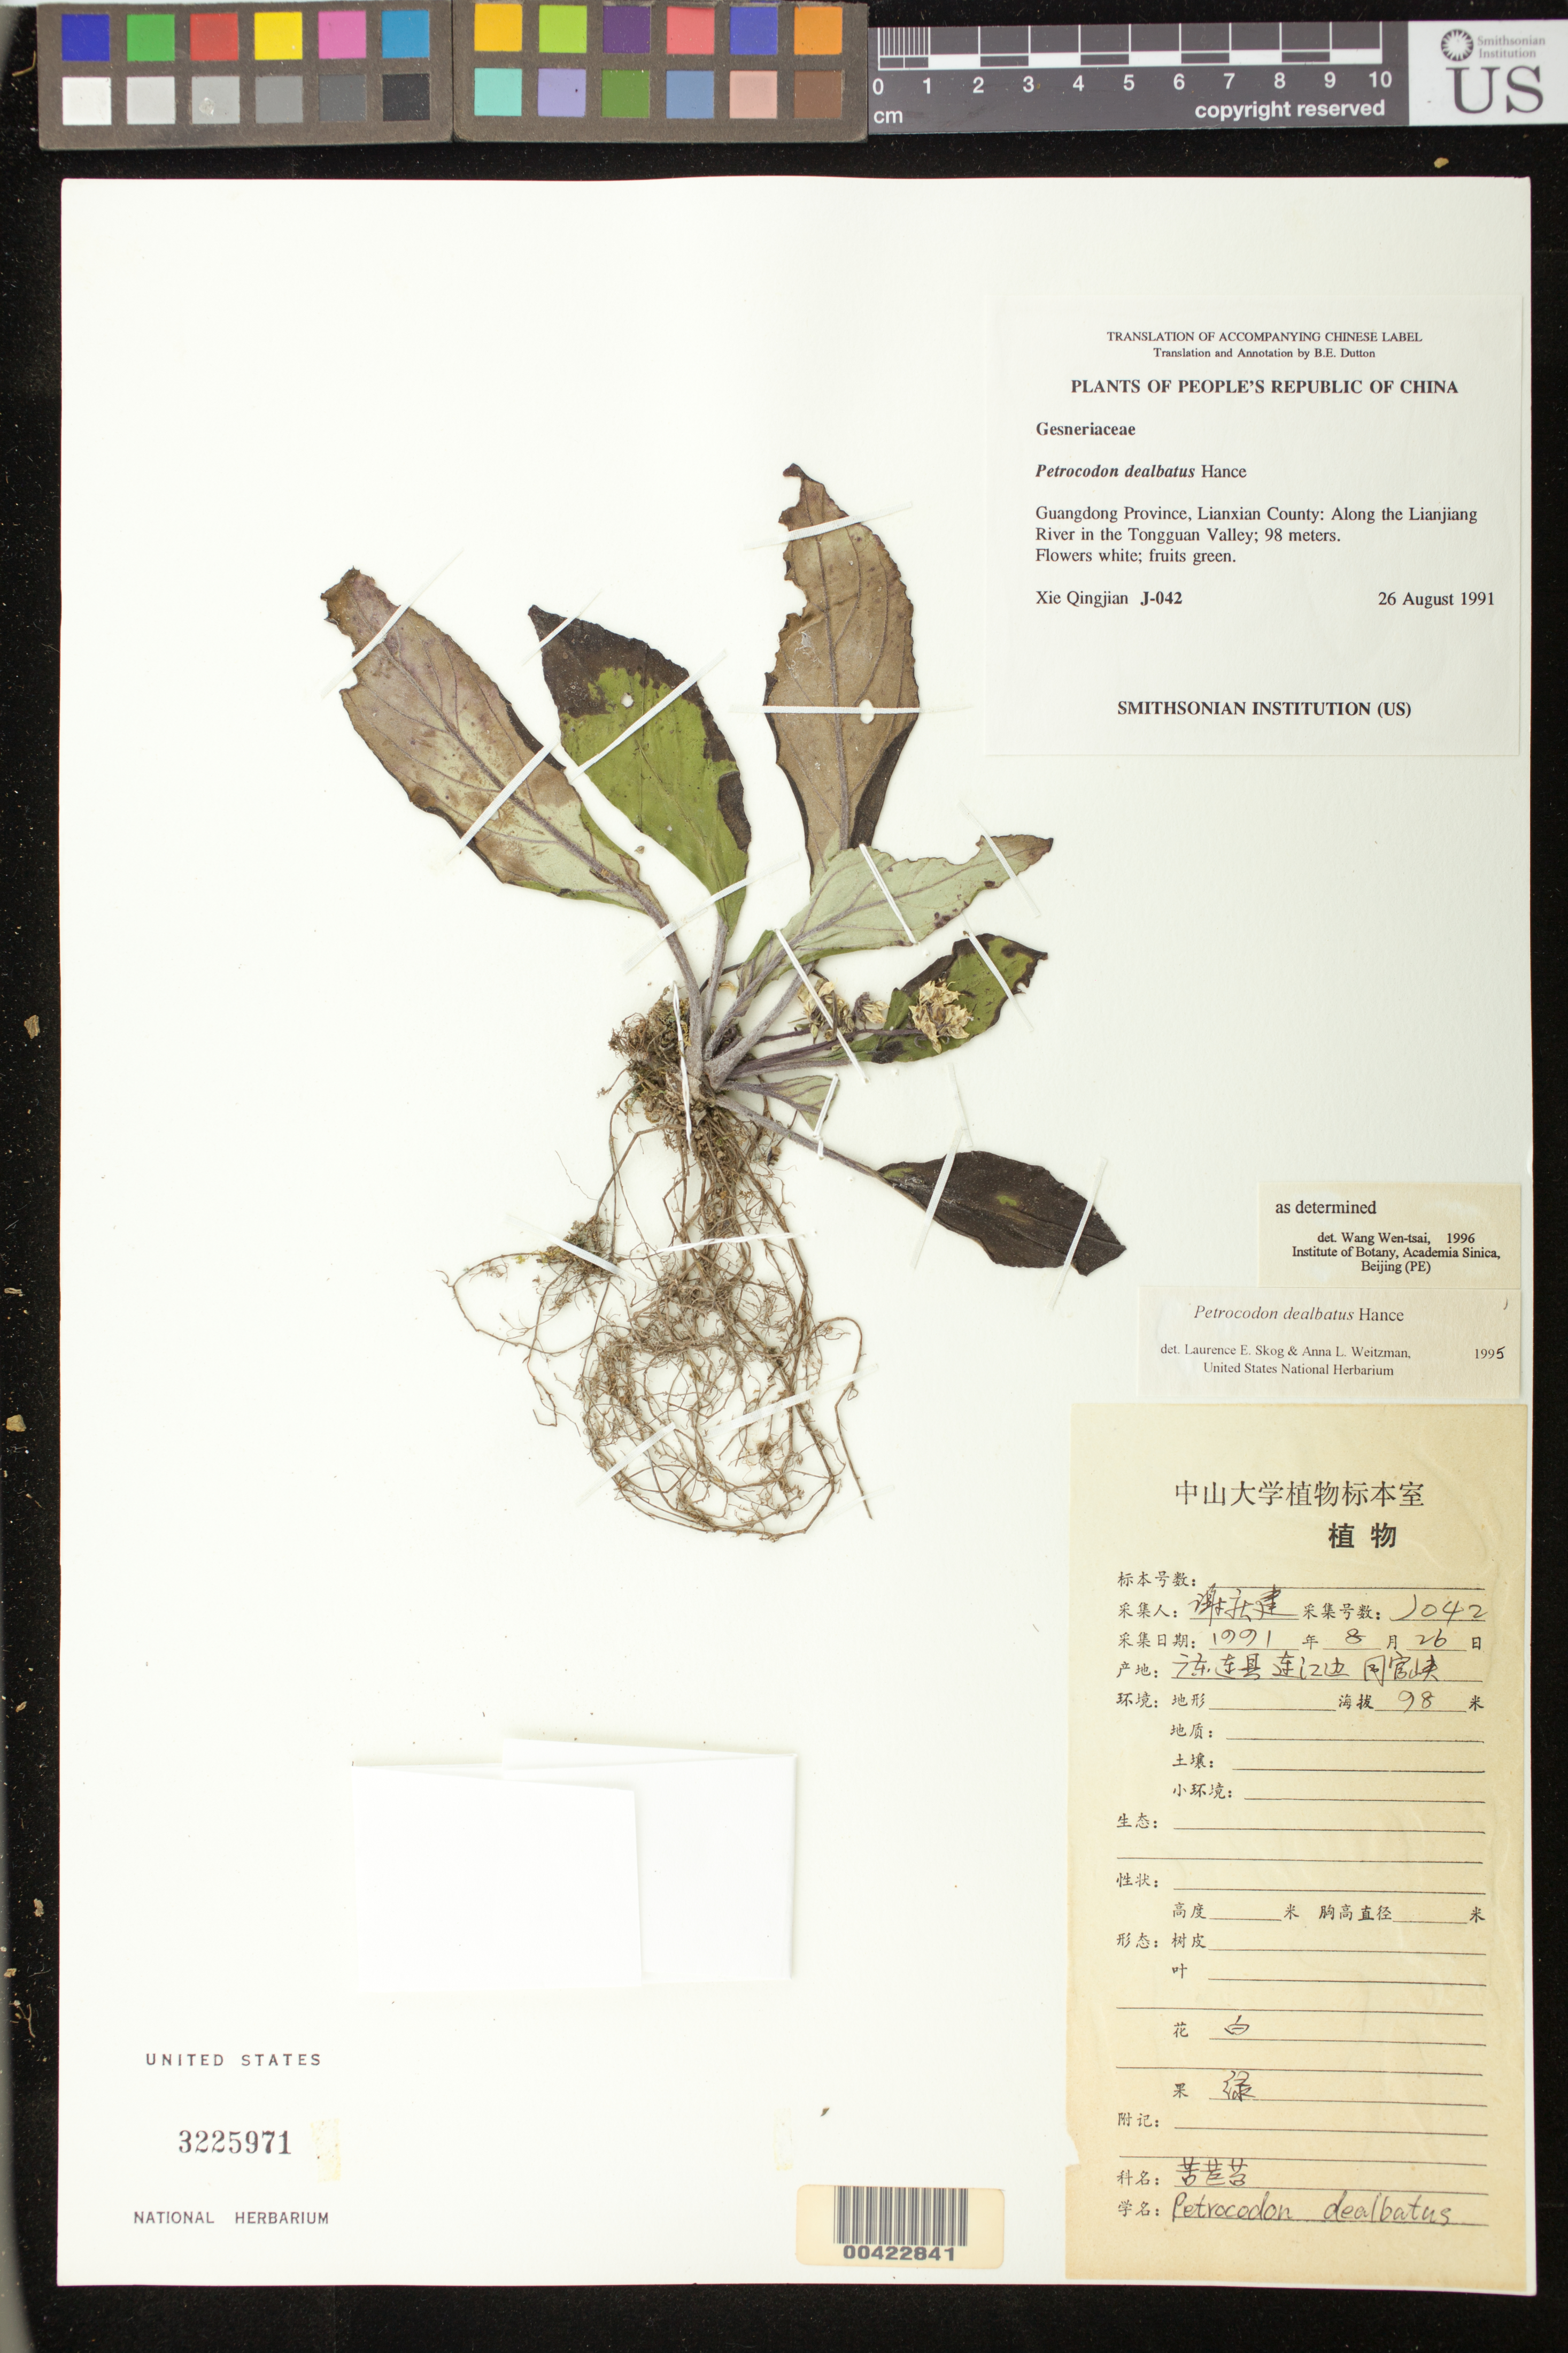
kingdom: Plantae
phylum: Tracheophyta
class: Magnoliopsida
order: Lamiales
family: Gesneriaceae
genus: Petrocodon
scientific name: Petrocodon dealbatus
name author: Hance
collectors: Q. Xie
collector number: J-042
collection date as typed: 26 Aug 1991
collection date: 1991-08-26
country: China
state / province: Guangdong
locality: Lianxian co., Along lianjiang river in the tongguan valley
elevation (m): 98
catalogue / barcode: US 3225971